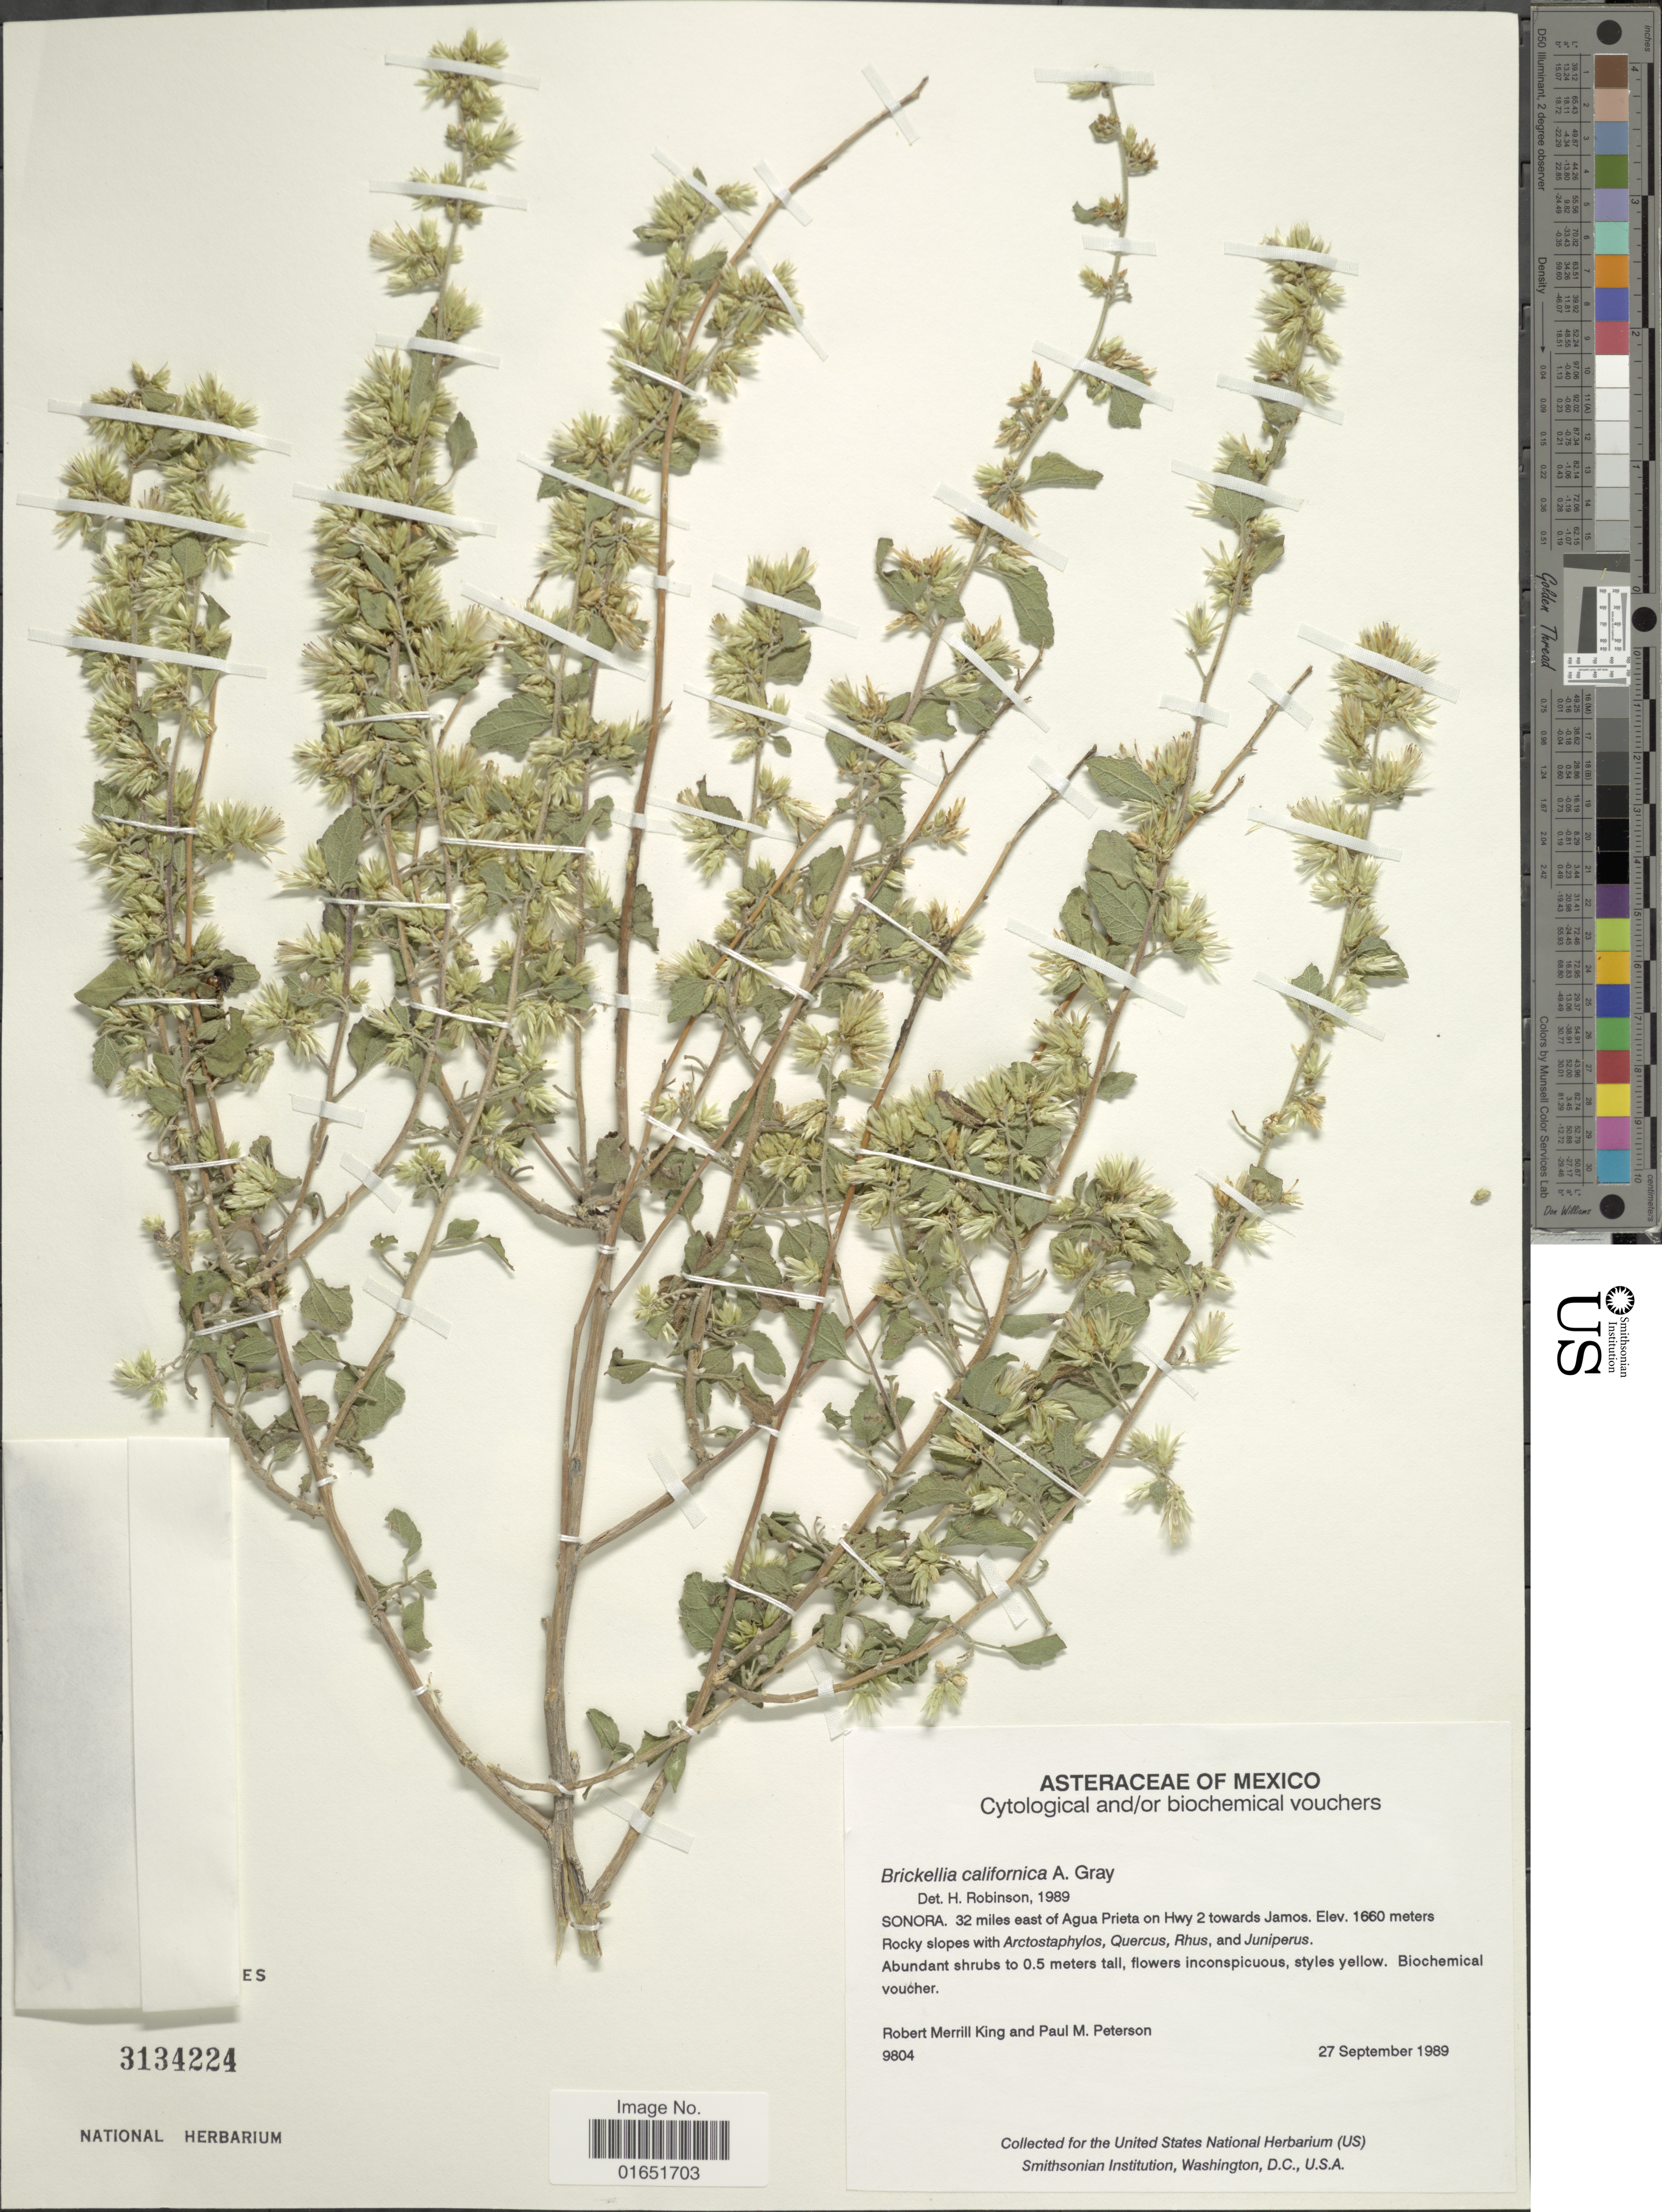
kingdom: Plantae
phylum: Tracheophyta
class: Magnoliopsida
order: Asterales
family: Asteraceae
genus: Brickellia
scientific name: Brickellia californica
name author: (Torr. & A. Gray) A. Gray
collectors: R. M. King & P. M. Peterson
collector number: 9804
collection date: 1989-09-27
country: Mexico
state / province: Sonora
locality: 32 miles east of Agua Prieta on Hwy 2 towards Jamos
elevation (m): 1660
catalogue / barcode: US 3134224